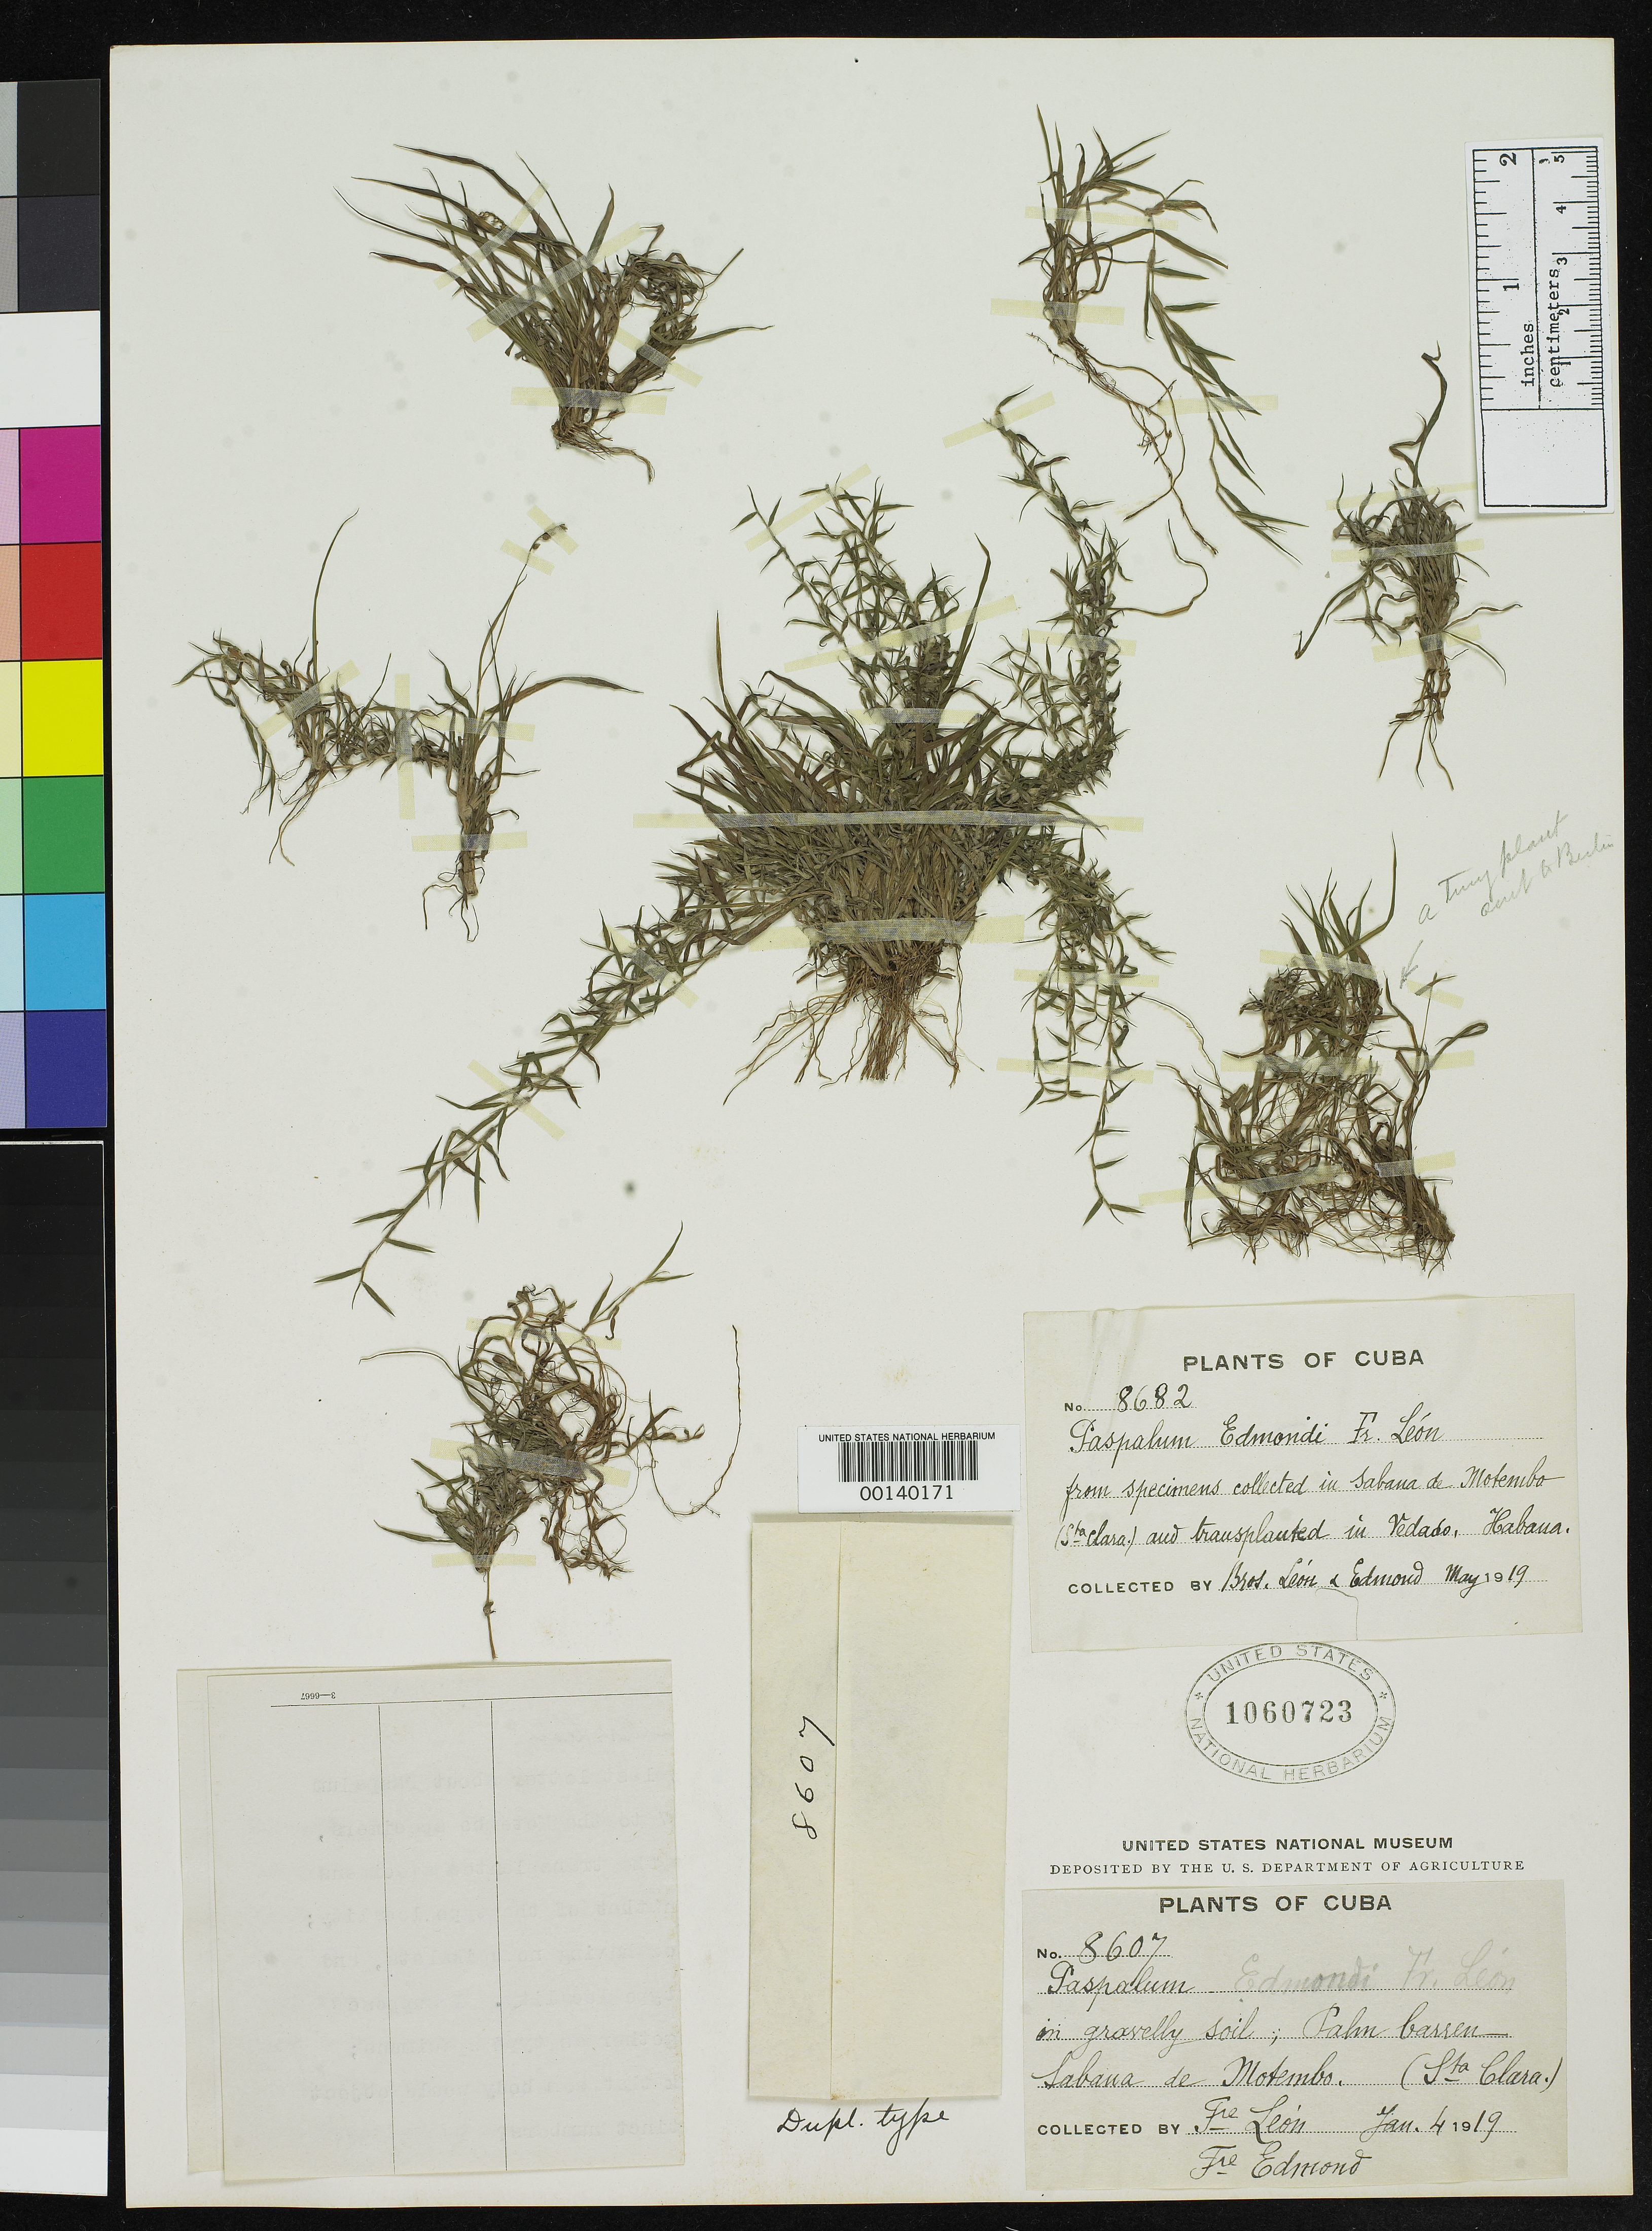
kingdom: Plantae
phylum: Tracheophyta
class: Liliopsida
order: Poales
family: Poaceae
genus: Paspalum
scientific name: Paspalum edmondi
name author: León in Britton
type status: Syntype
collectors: Bro. León & B. Edmond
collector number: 8682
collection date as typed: May 1919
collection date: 1919-05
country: Cuba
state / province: Las Villas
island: Greater Antilles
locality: Transplanted from Motembo, Santa Clara, grown and collected at Vedado.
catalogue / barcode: US 1060723